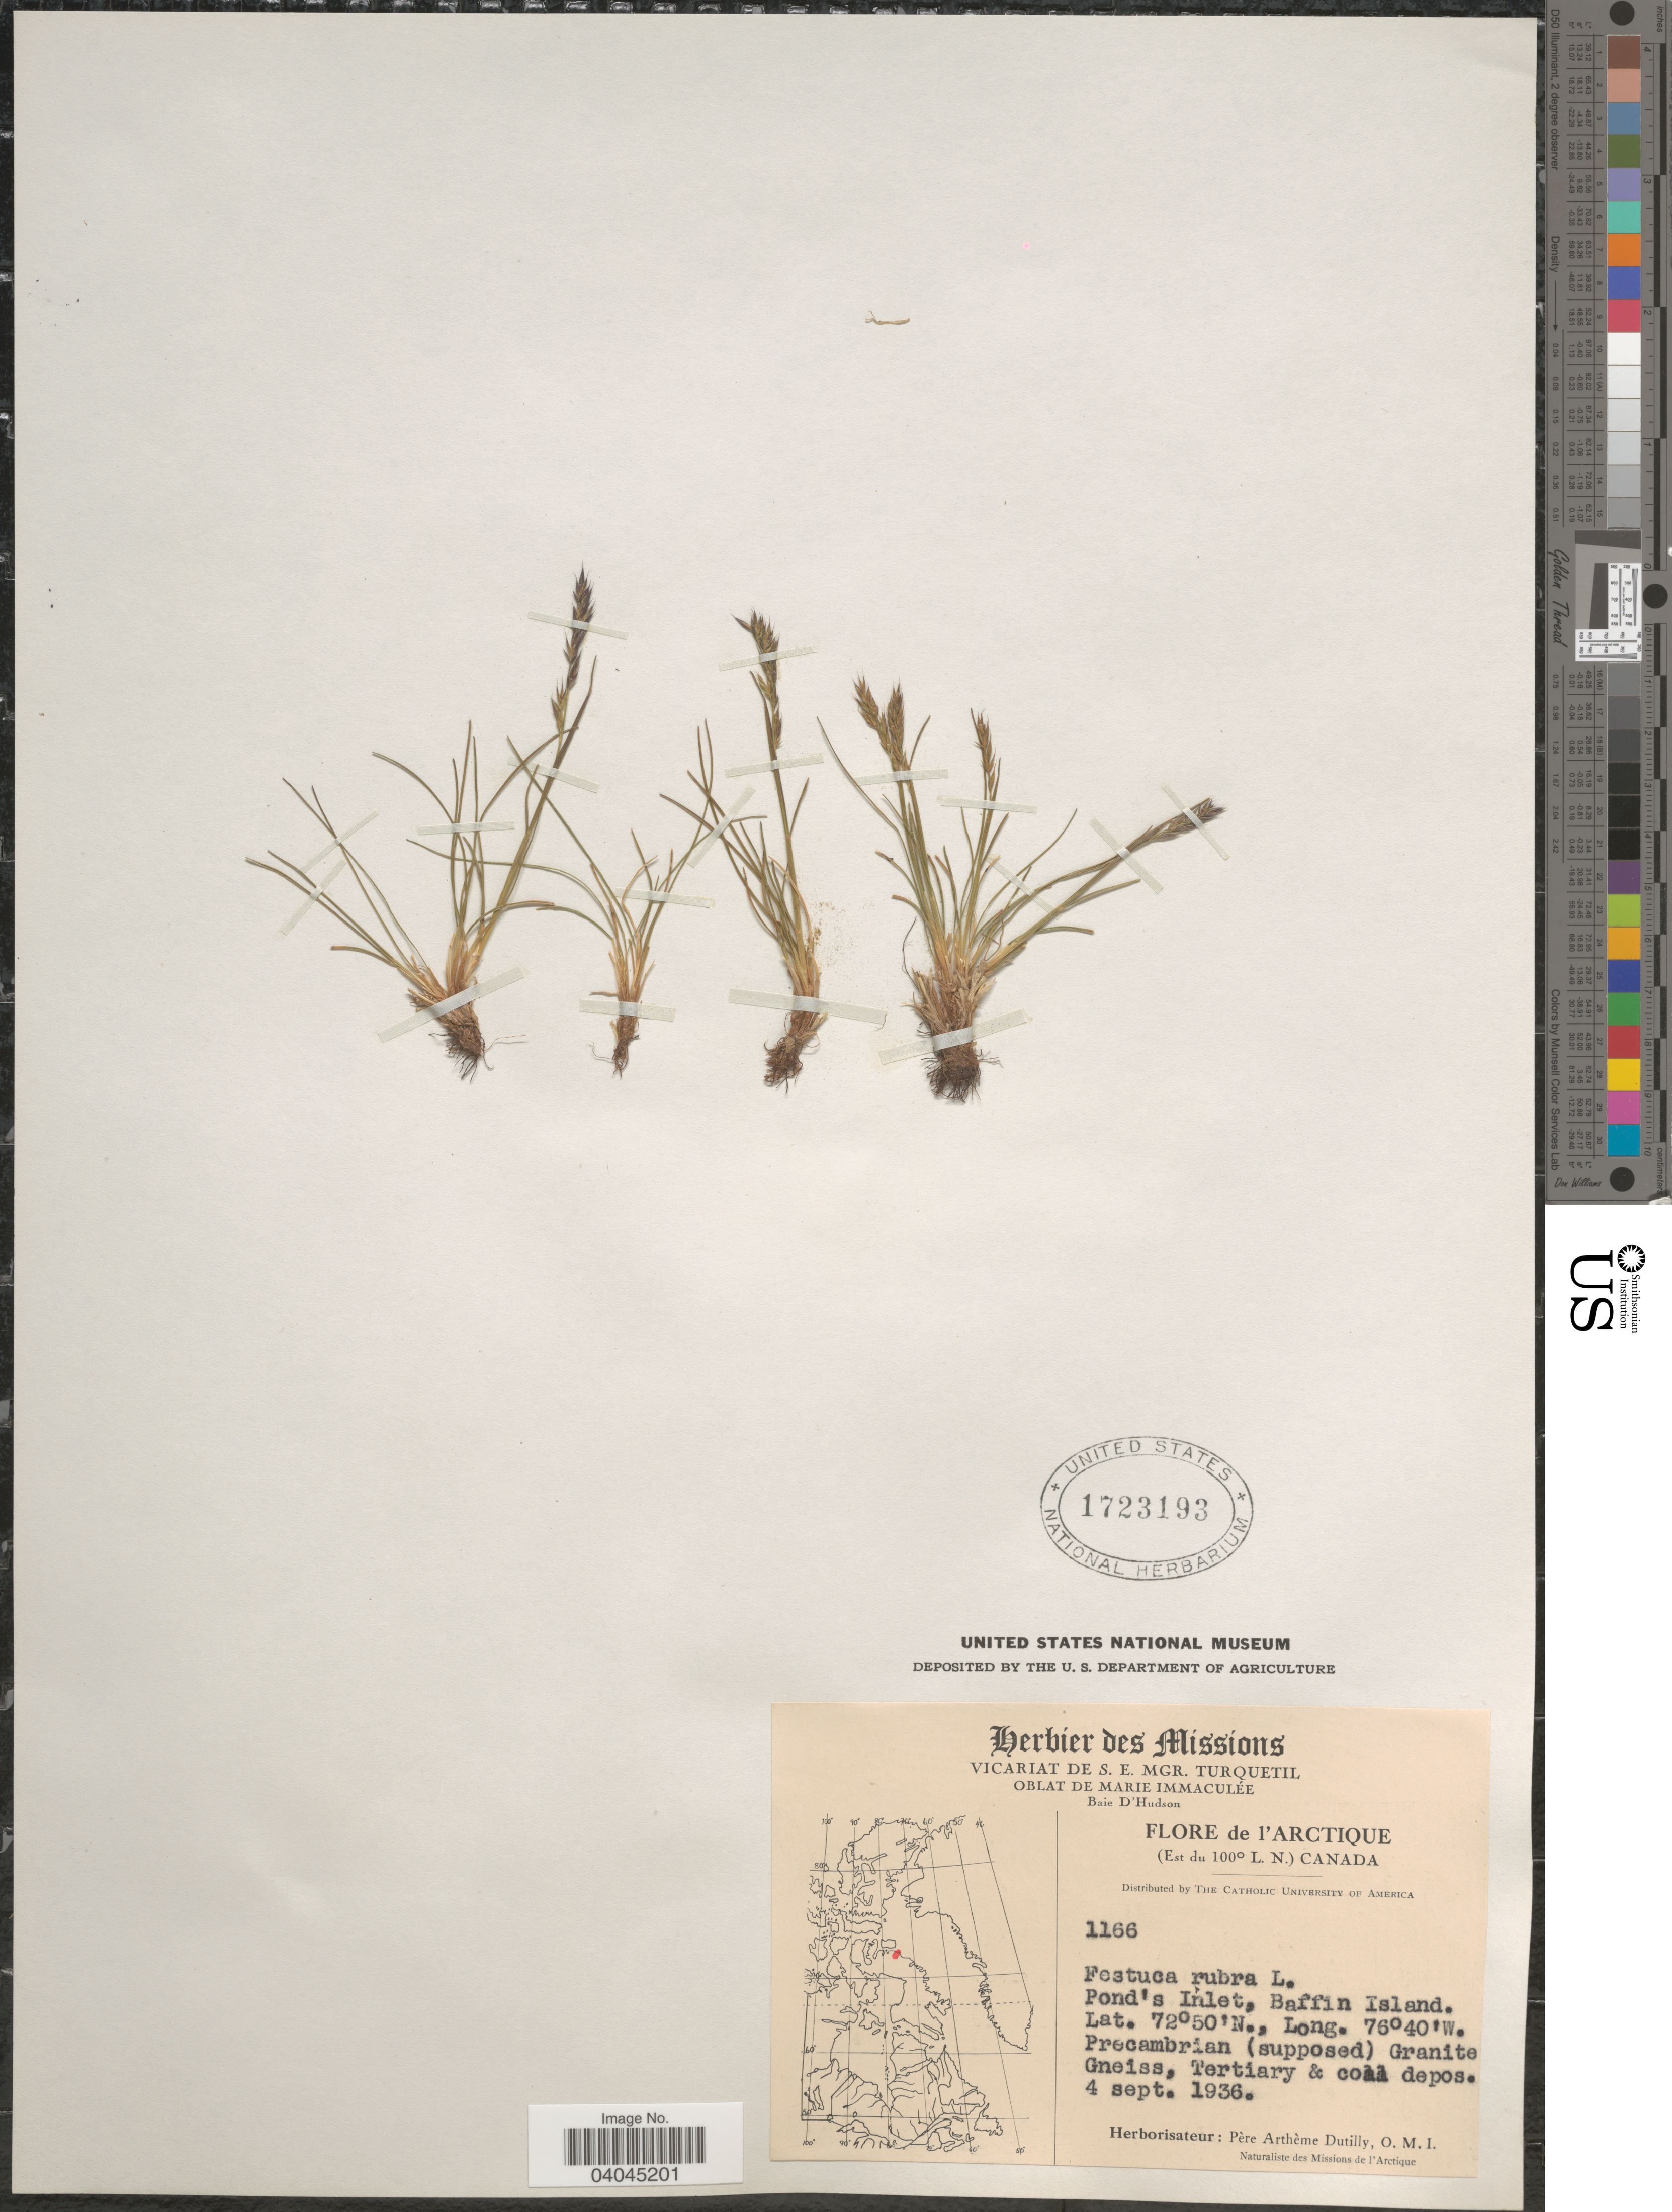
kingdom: Plantae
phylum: Tracheophyta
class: Liliopsida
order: Poales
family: Poaceae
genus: Festuca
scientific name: Festuca rubra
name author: L.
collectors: P. Dutilly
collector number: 1166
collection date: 1936-09-04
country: Canada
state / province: Nunavut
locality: L'Arctique. (Est du 100° L. N.). Pond's Inlet, Baffin Island.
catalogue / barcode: US 1723193